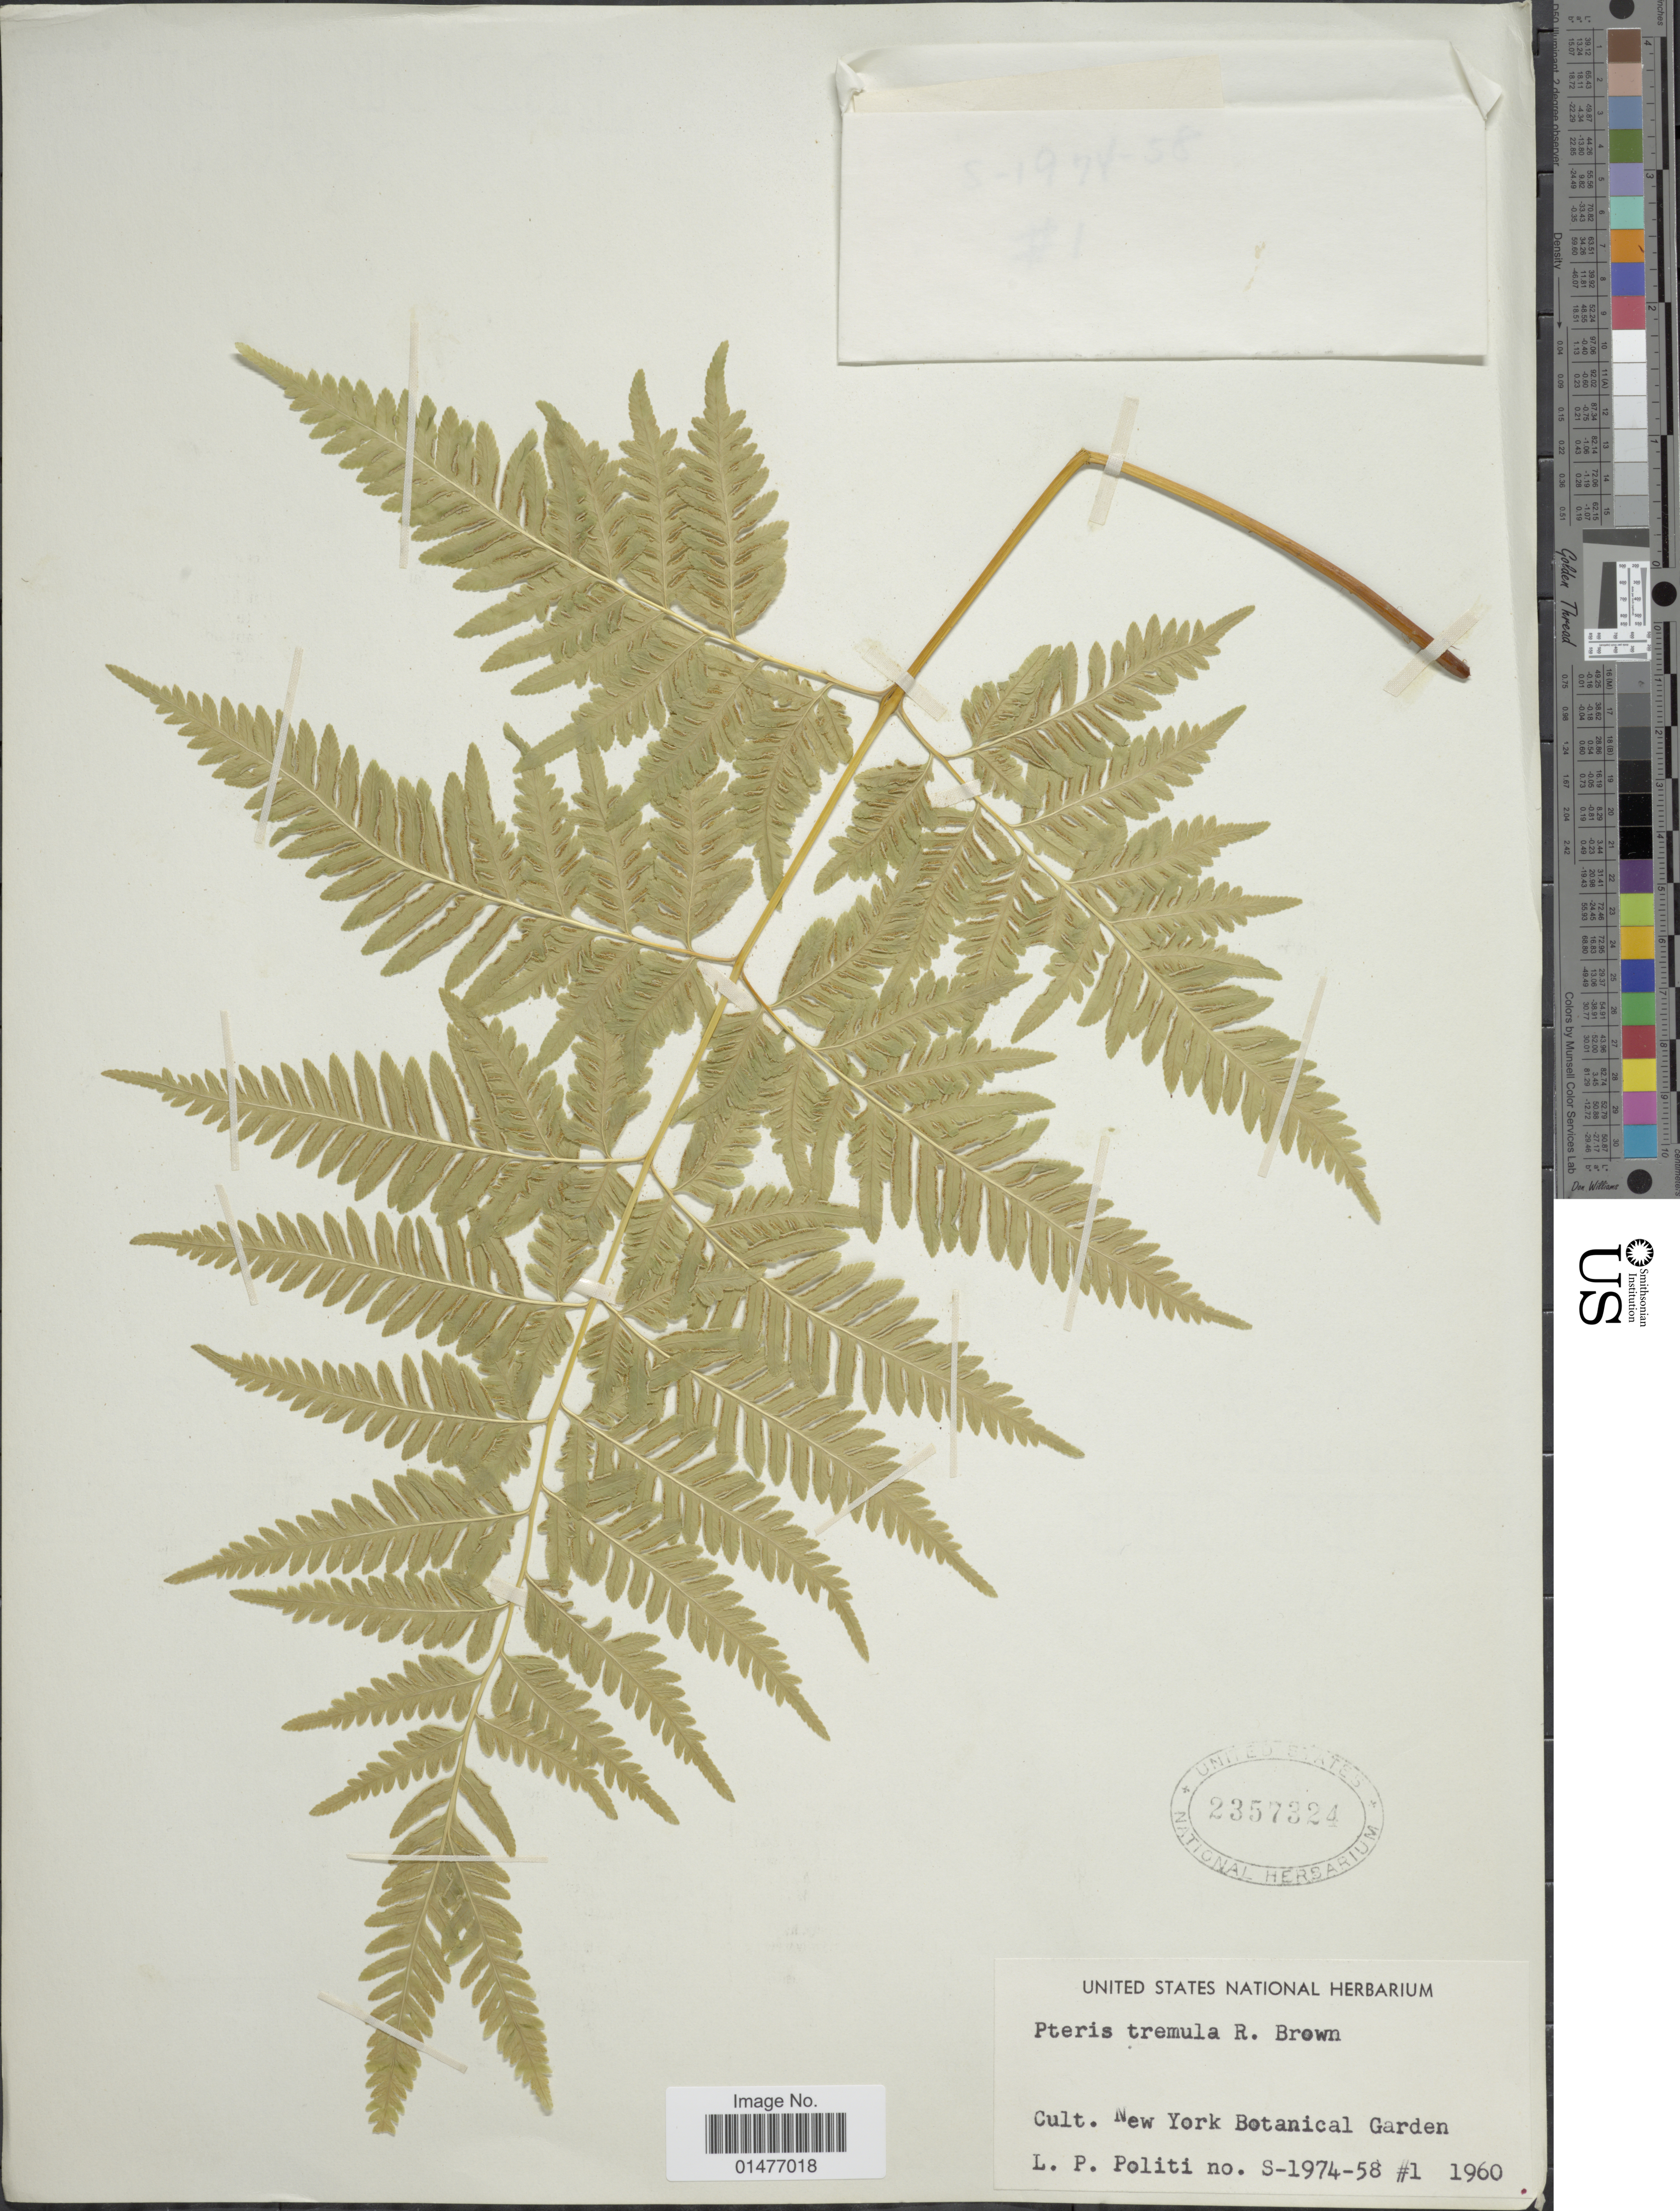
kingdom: Plantae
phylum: Tracheophyta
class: Polypodiopsida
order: Polypodiales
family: Pteridaceae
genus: Pteris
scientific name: Pteris tremula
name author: R. Br.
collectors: L. Politi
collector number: S-1974-58/1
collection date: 1960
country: United States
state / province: New York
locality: New York Botanical Garden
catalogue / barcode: US 2357324